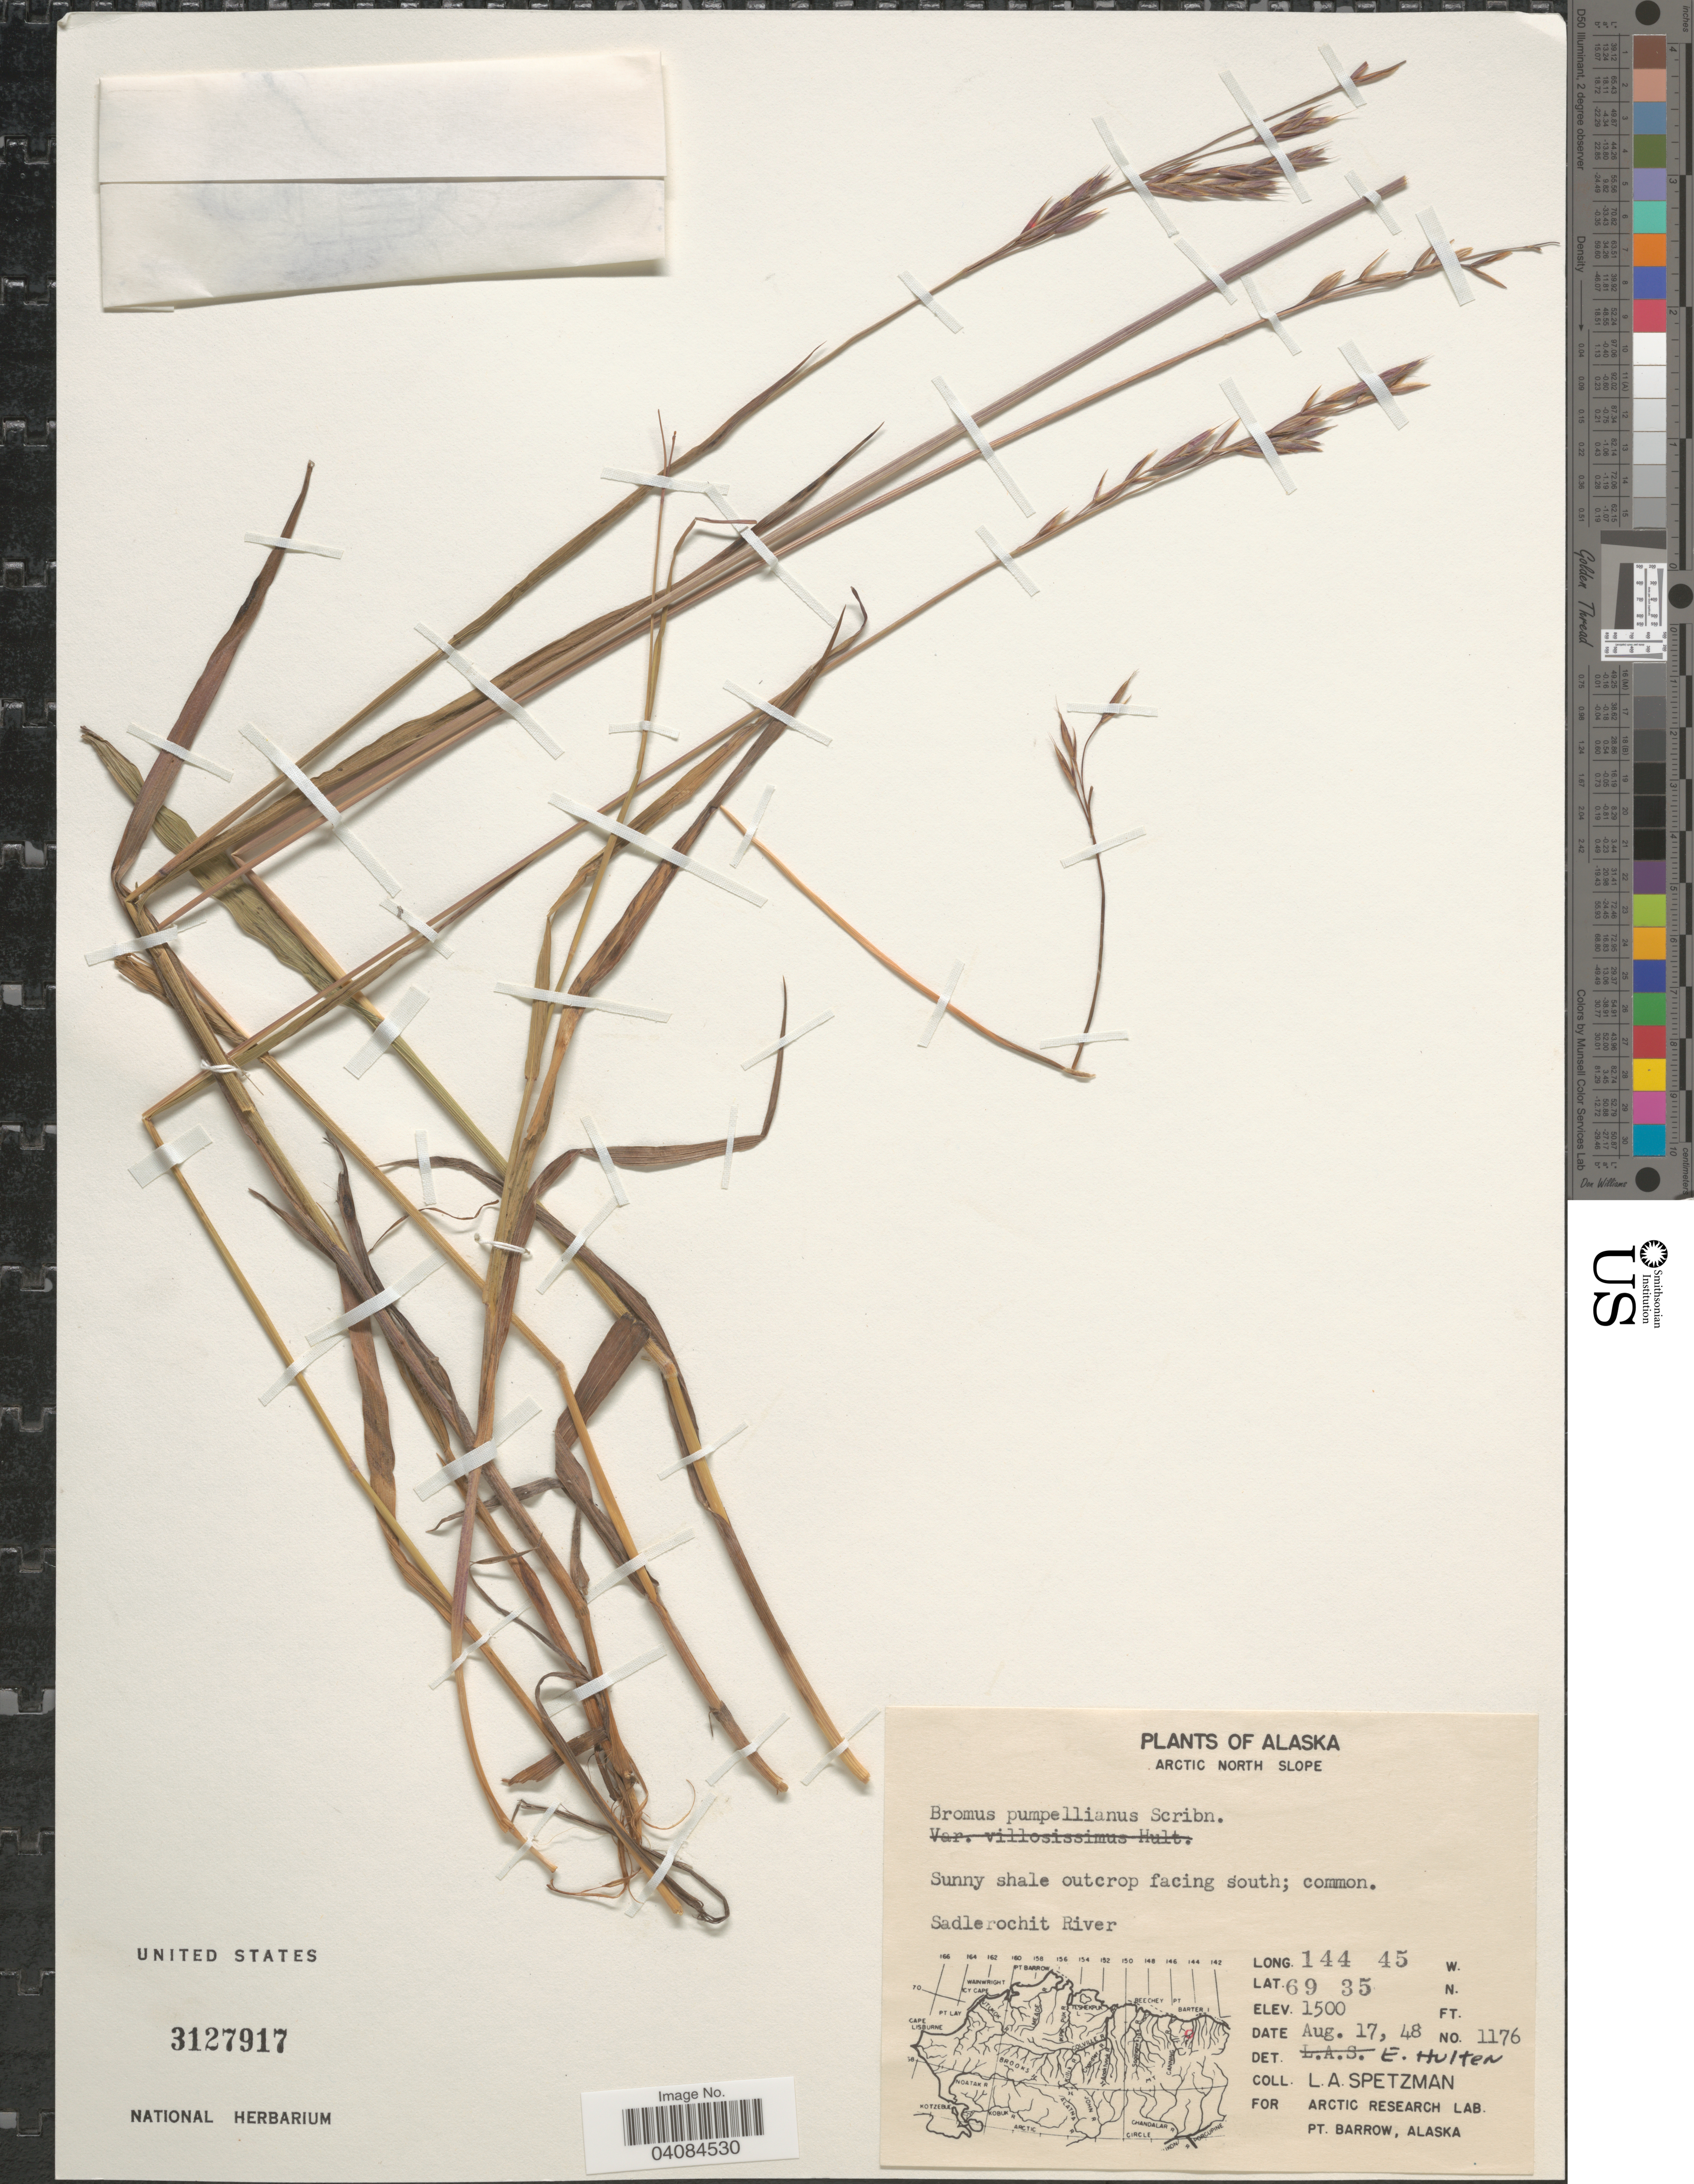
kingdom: Plantae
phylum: Tracheophyta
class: Liliopsida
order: Poales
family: Poaceae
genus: Bromus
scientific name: Bromus pumpellianus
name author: Scribn.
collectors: L. Spetzman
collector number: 1176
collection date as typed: Transcribed d/m/y: 17/8/48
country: United States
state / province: Alaska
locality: Arctic North Slope. Sunny shale outcrop facing south. Sadlerochit River.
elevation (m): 457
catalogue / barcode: US 3127917